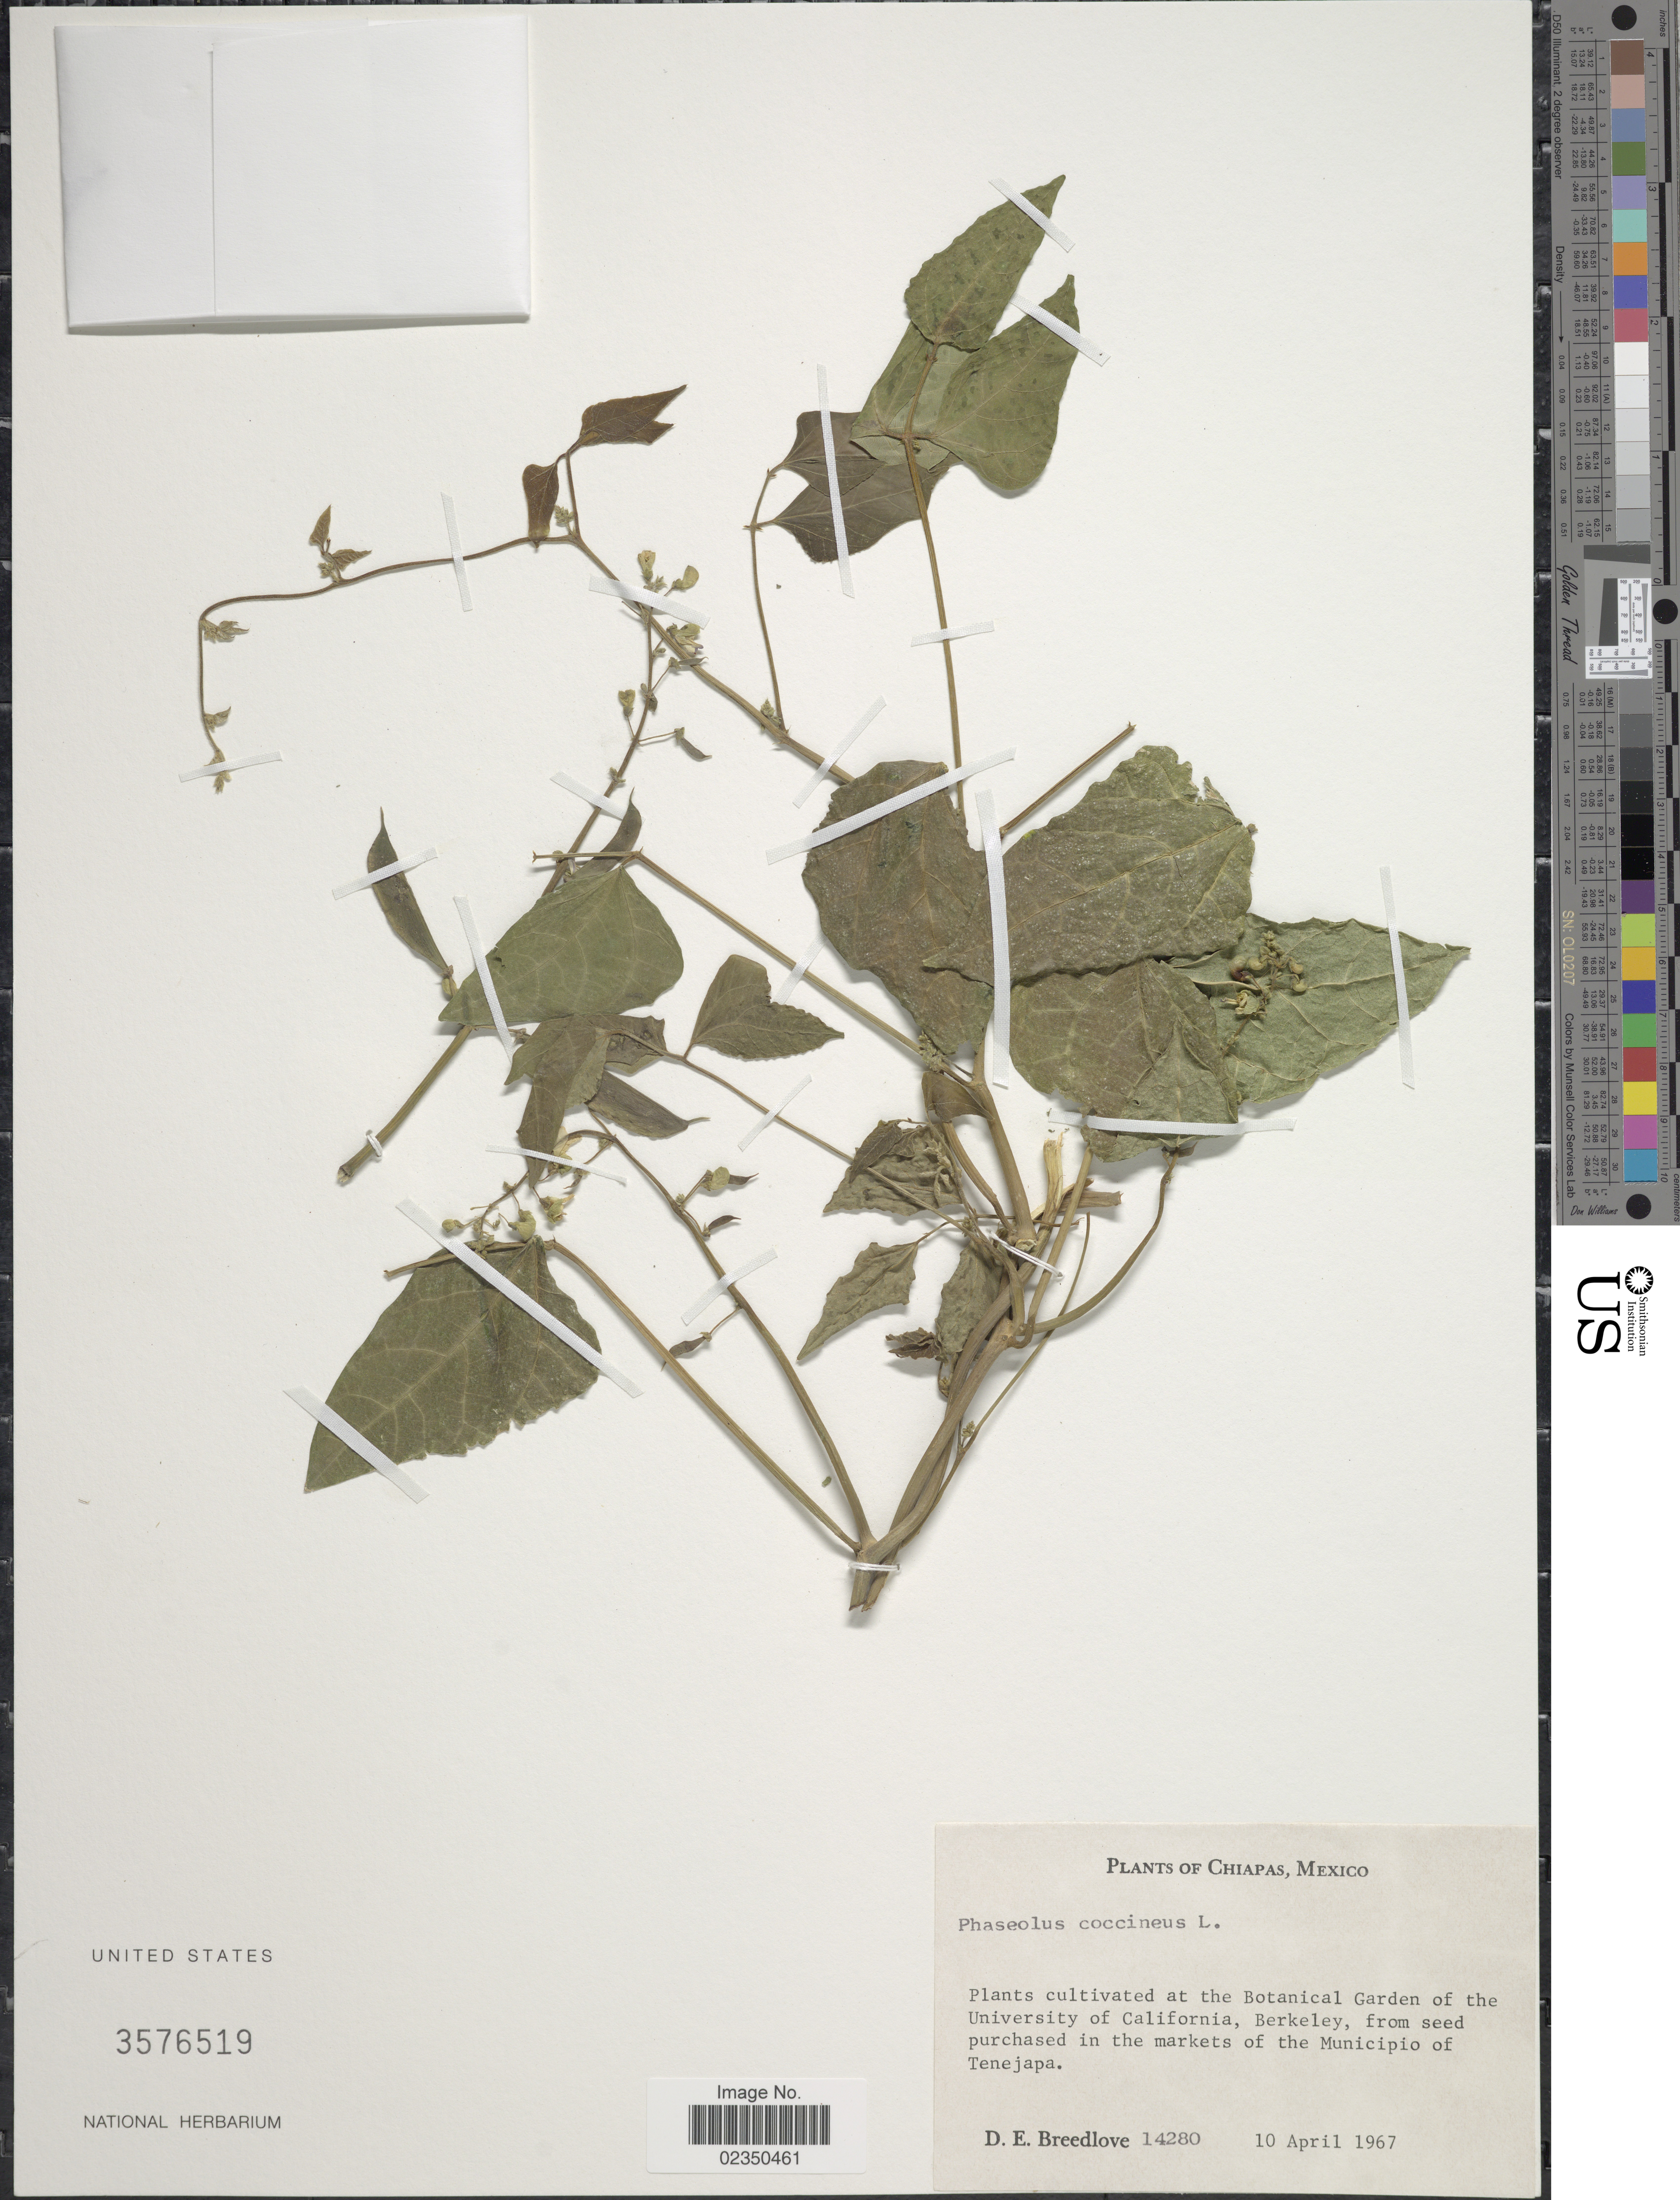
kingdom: Plantae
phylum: Tracheophyta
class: Magnoliopsida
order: Fabales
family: Fabaceae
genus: Phaseolus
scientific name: Phaseolus coccineus var. coccineus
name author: L.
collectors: D. E. Breedlove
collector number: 14280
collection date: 1967-04-10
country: United States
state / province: California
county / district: Alameda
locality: Plants cultivated at the Botanical Garden of the University of California, Berkeley.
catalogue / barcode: US 3576519